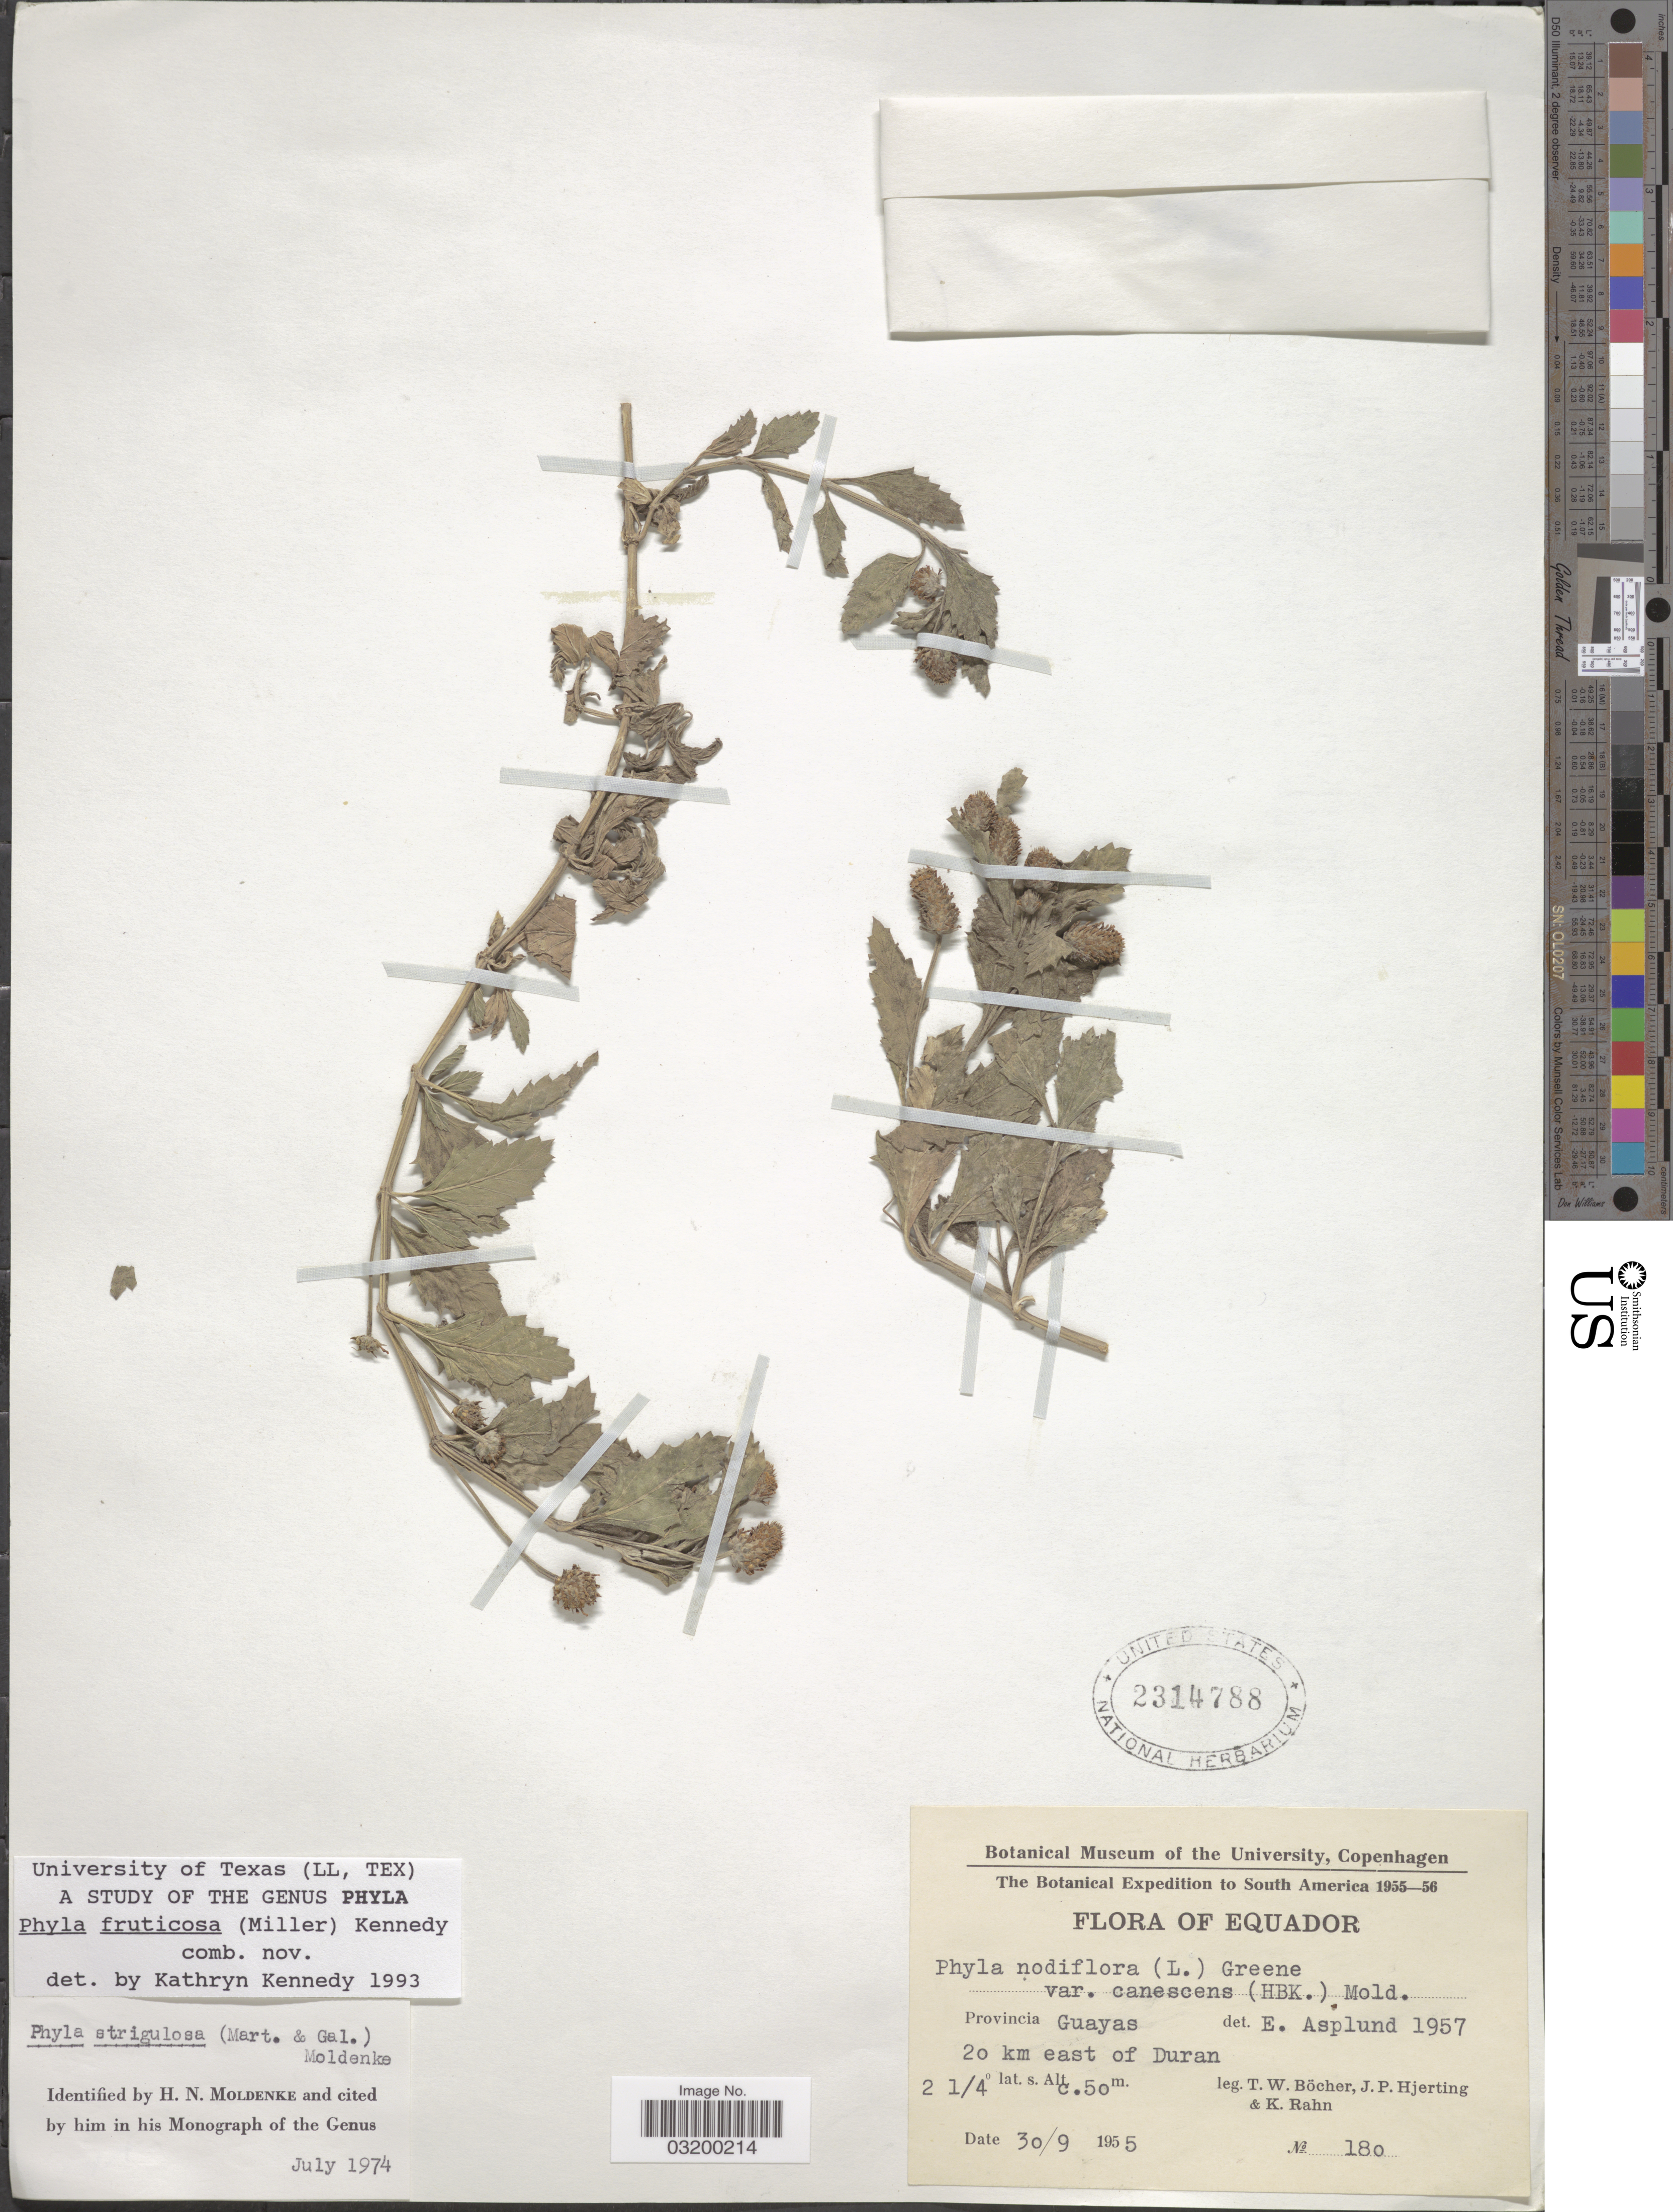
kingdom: Plantae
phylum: Tracheophyta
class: Magnoliopsida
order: Lamiales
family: Verbenaceae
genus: Phyla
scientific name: Phyla fruticosa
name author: (Mill.) K. Kenn. ex Wunderlin & B.F. Hansen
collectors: T. Böcher, J. P. Hjerting & K. Rahn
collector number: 180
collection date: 1955-09-30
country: Ecuador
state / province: Guayas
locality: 20 km east of Duran.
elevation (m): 50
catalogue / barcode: US 2314788